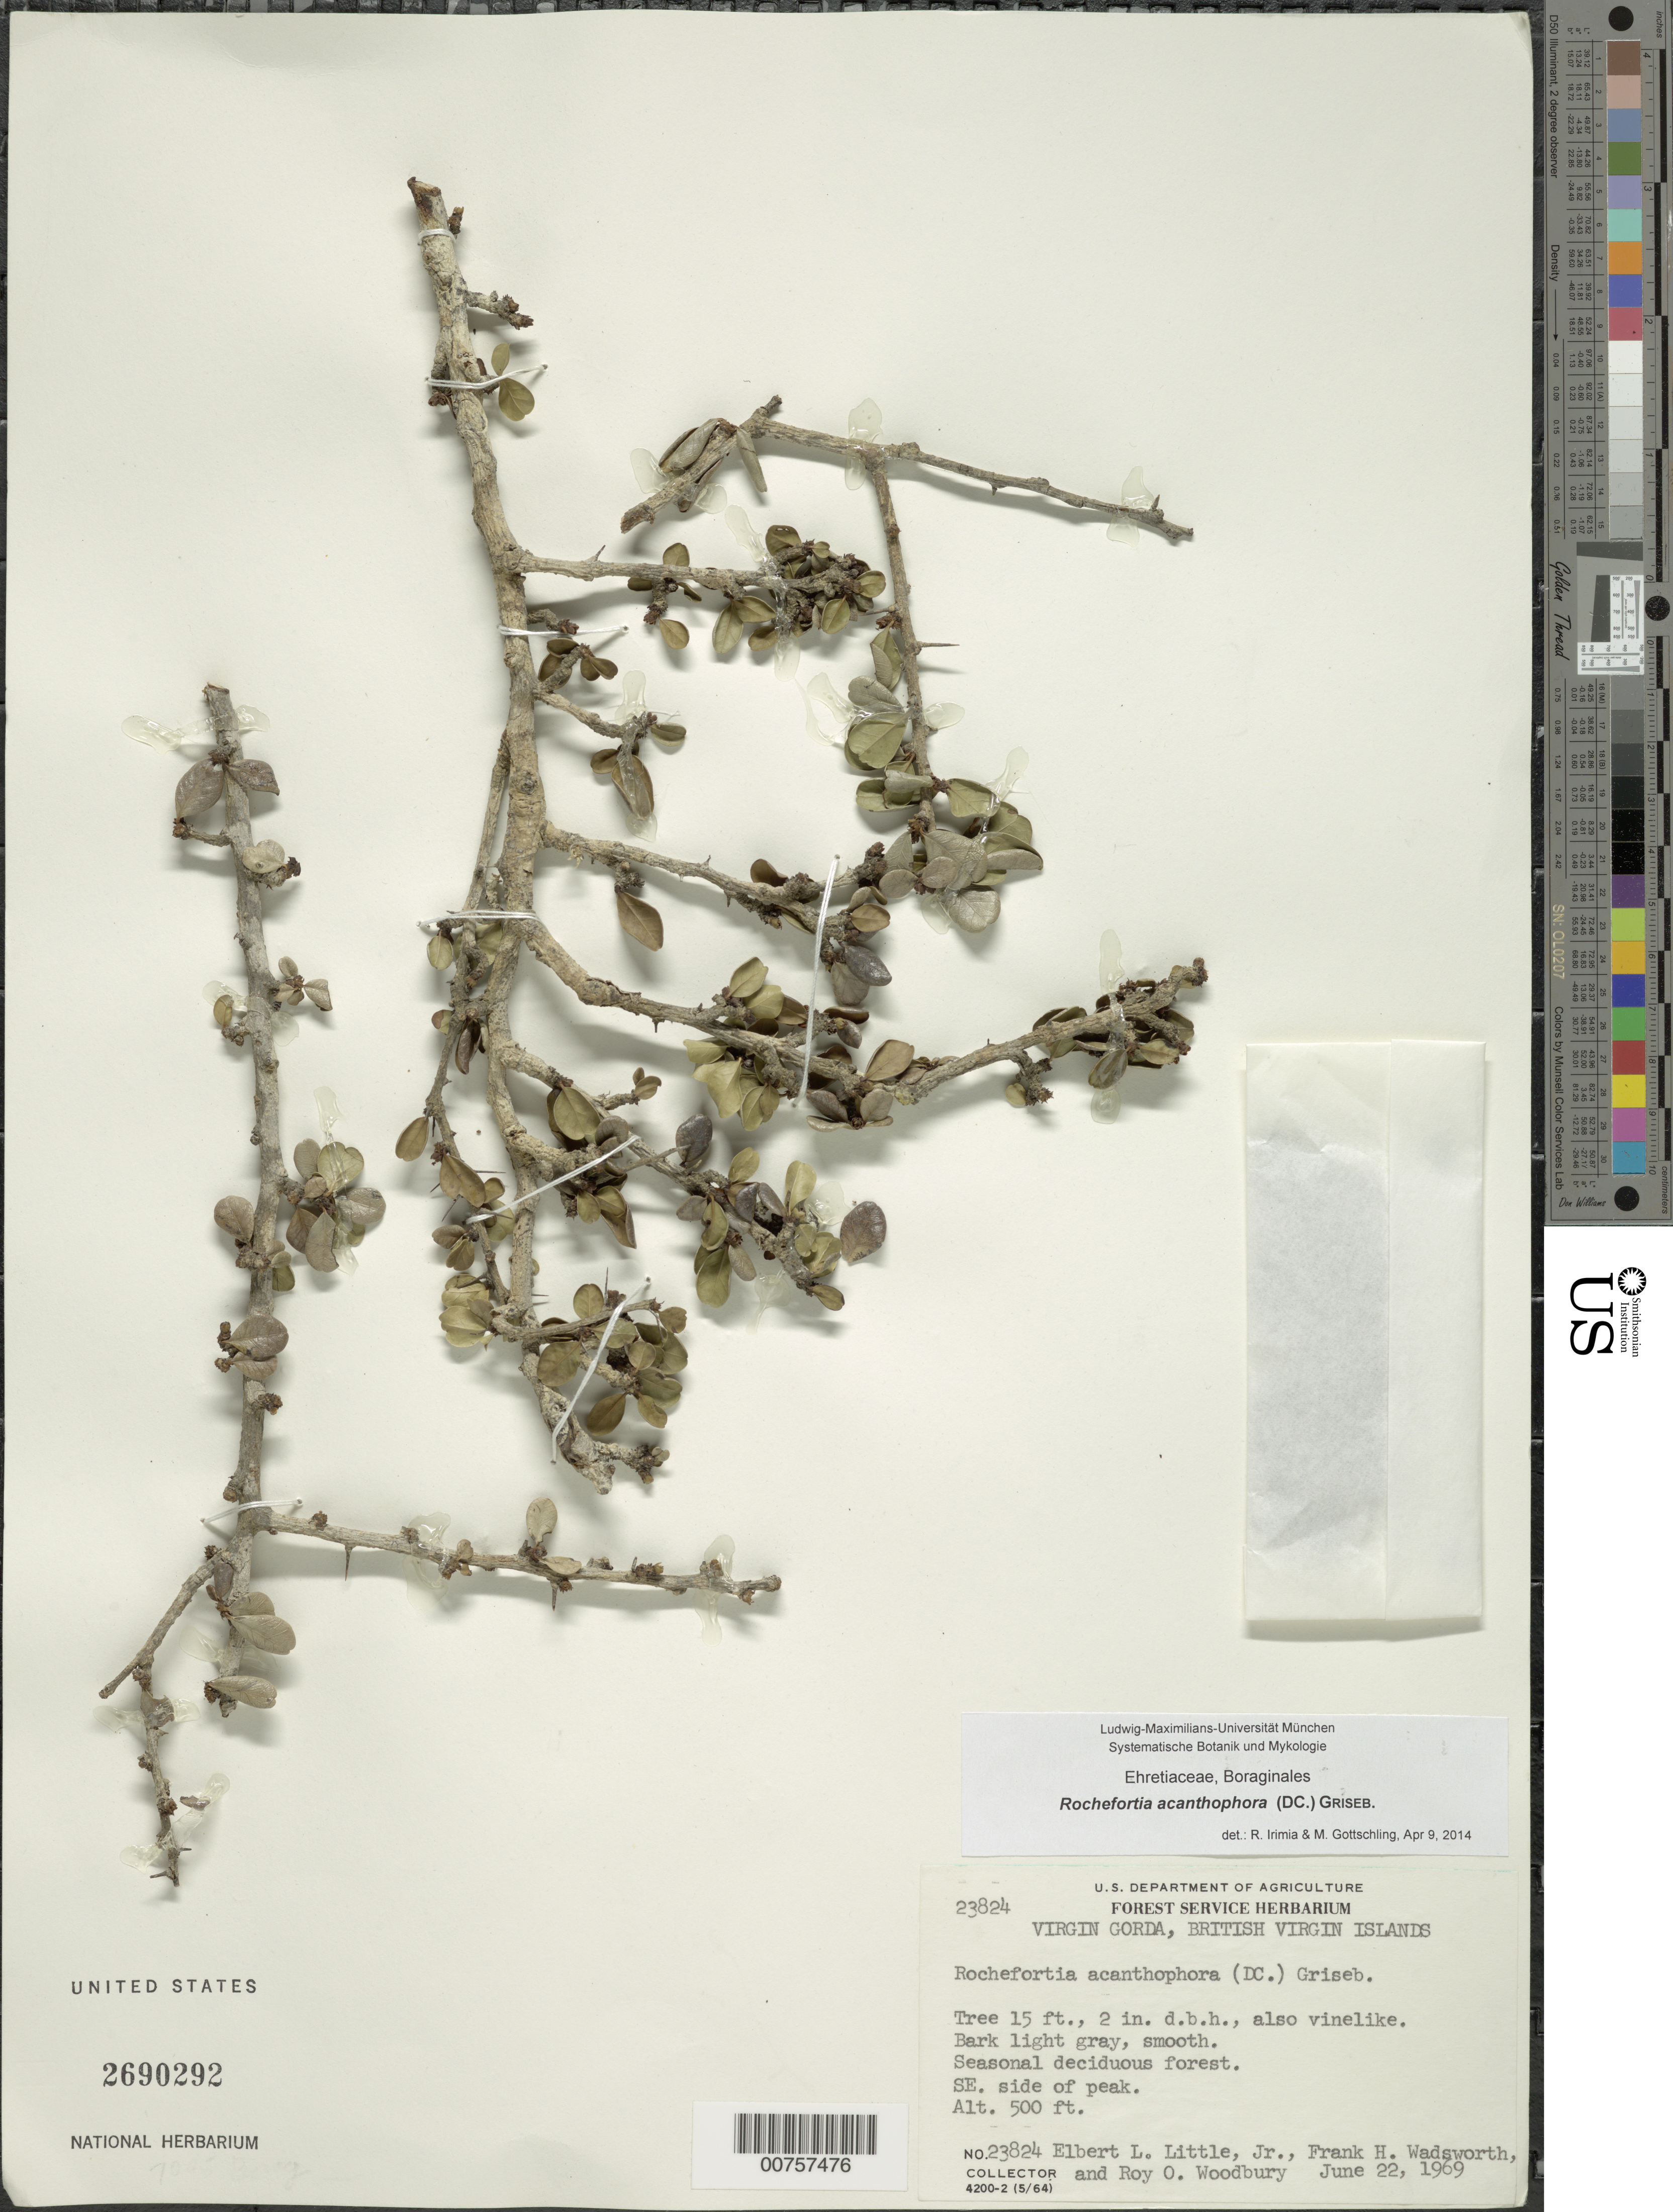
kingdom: Plantae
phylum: Tracheophyta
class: Magnoliopsida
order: Boraginales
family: Ehretiaceae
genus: Rochefortia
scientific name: Rochefortia acanthophora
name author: (DC.) Griseb.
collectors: E. L. Little, F. Wadsworth & R. O. Woodbury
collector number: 23824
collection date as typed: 22 Jun 1969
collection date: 1969-06-22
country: British Virgin Islands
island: Virgin Gorda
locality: SE side of peak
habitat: Seasonal deciduous forest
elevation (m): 152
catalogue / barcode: US 2690292